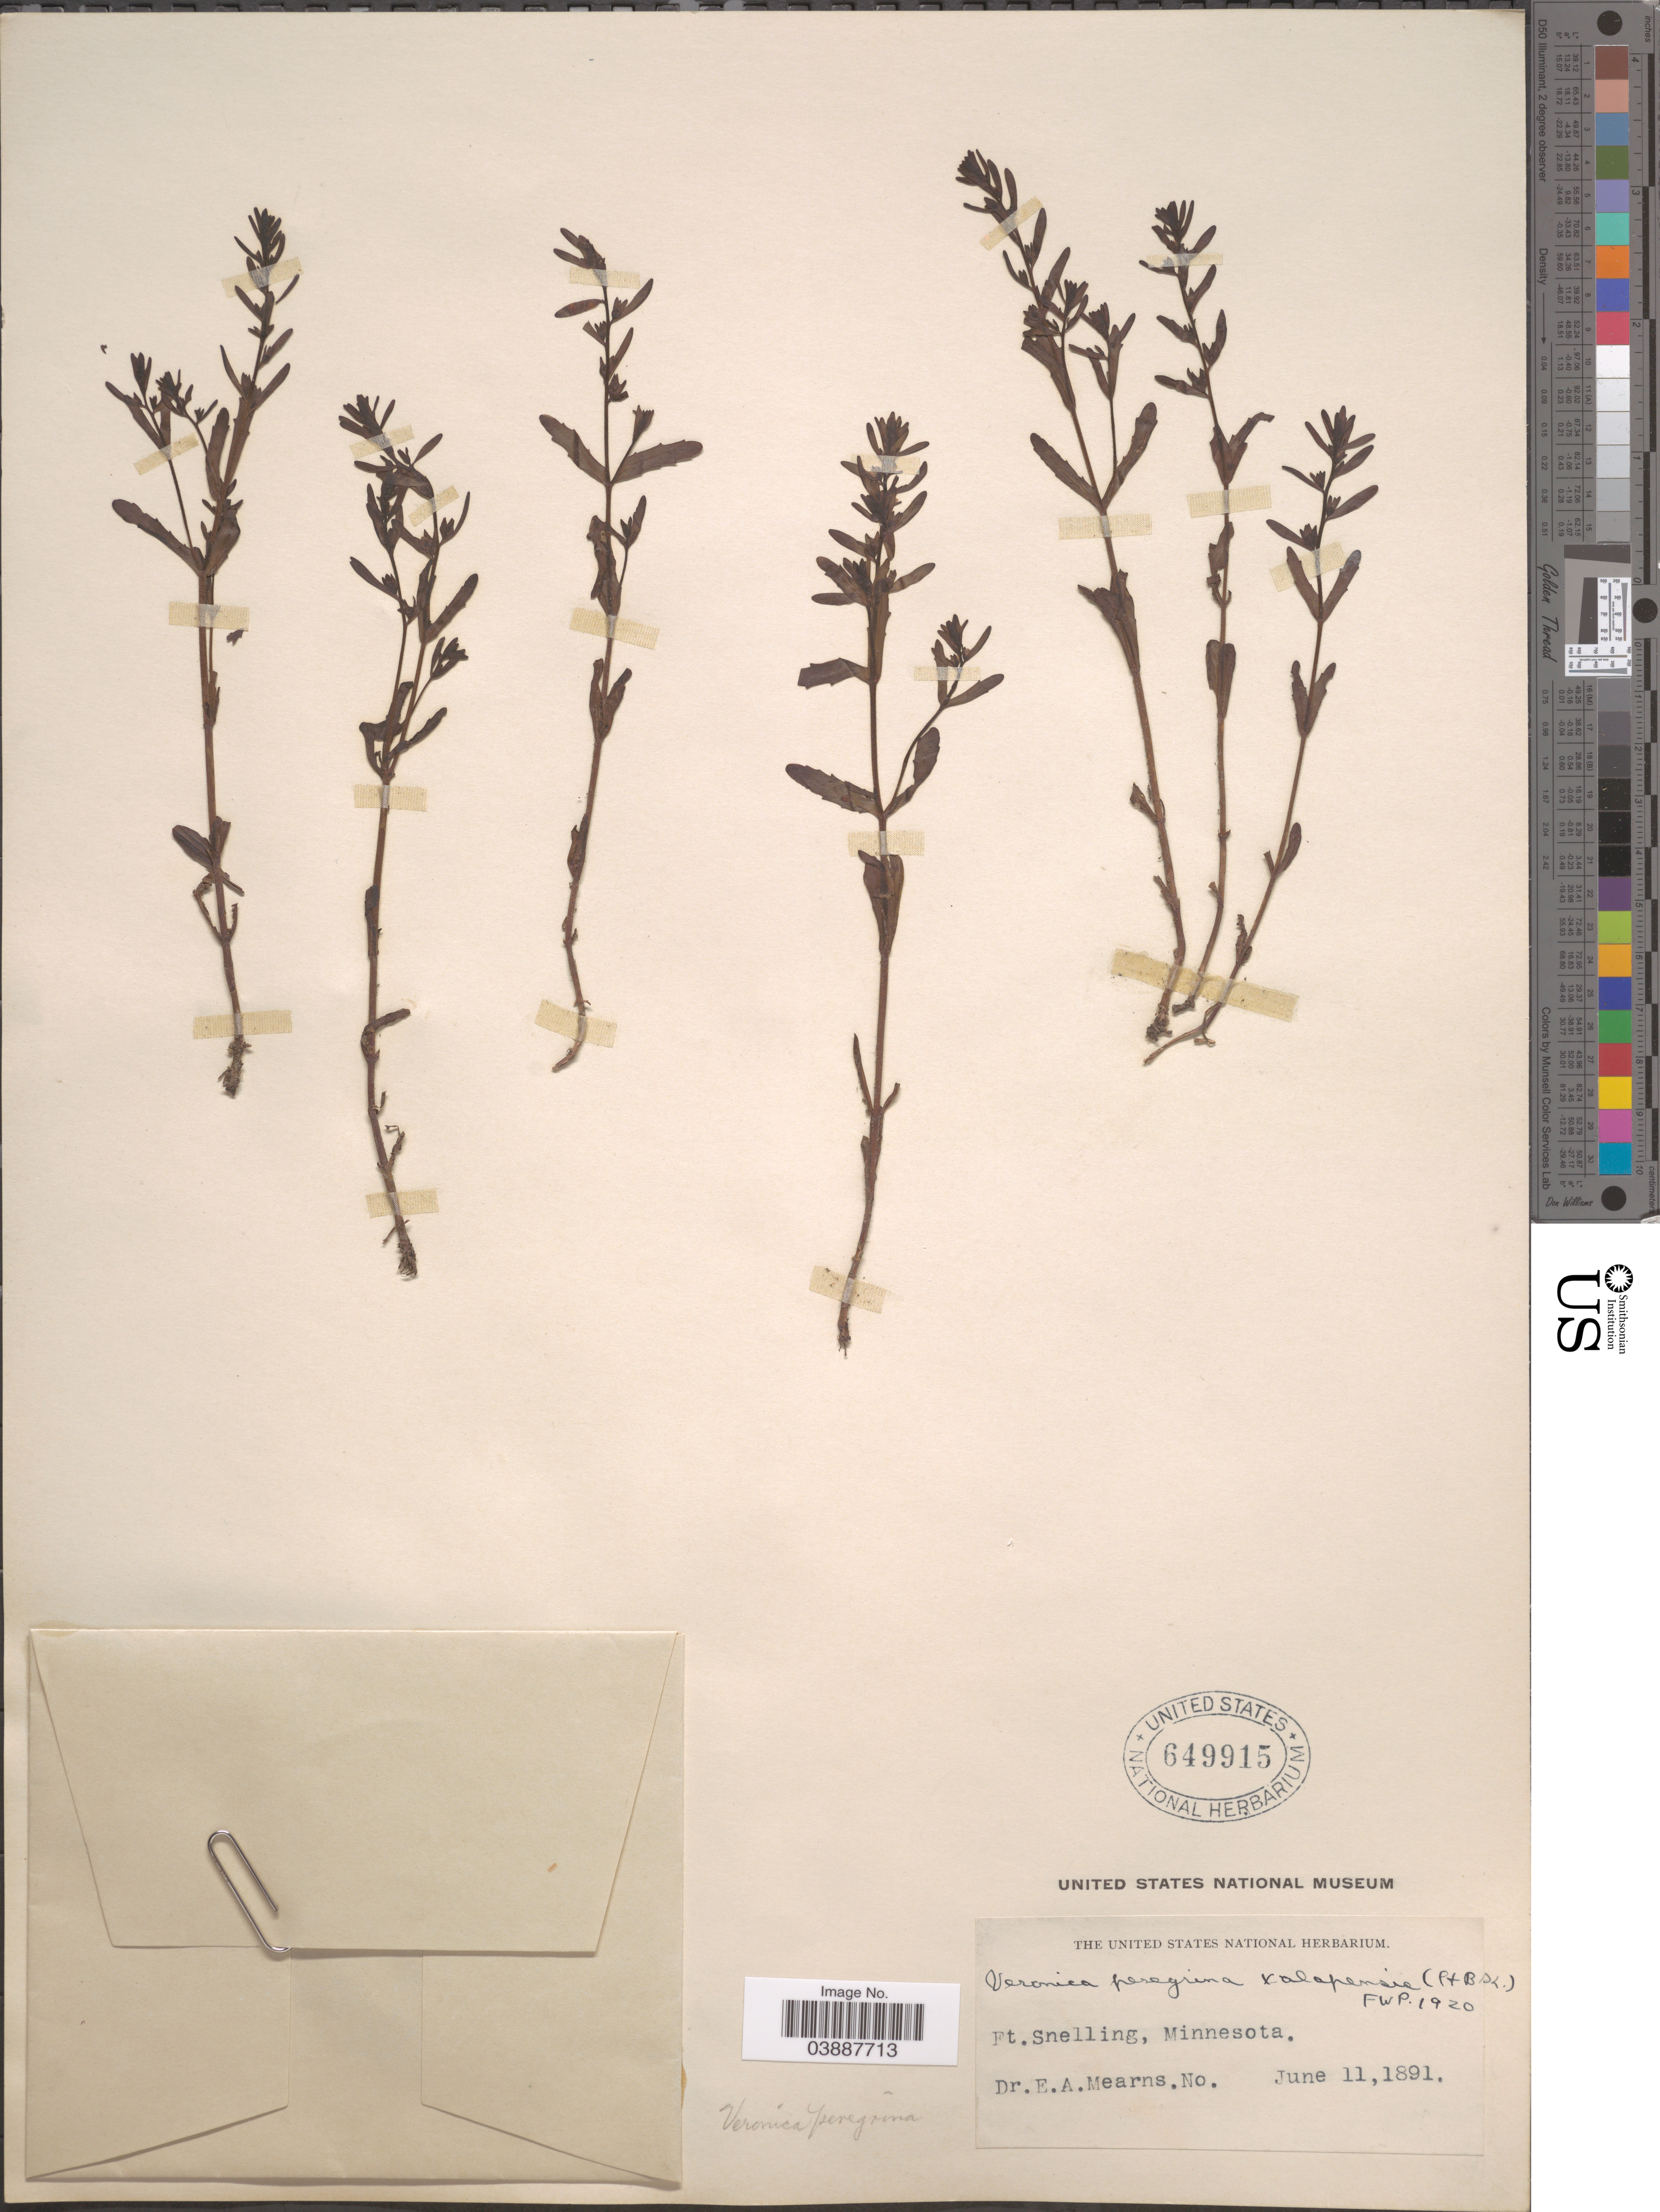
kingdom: Plantae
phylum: Tracheophyta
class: Magnoliopsida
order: Lamiales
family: Plantaginaceae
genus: Veronica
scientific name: Veronica peregrina var. xalapensis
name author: Kunth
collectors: E. A. Mearns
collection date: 1891-06-11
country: United States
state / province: Minnesota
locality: Ft. Snelling.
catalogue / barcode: US 649915